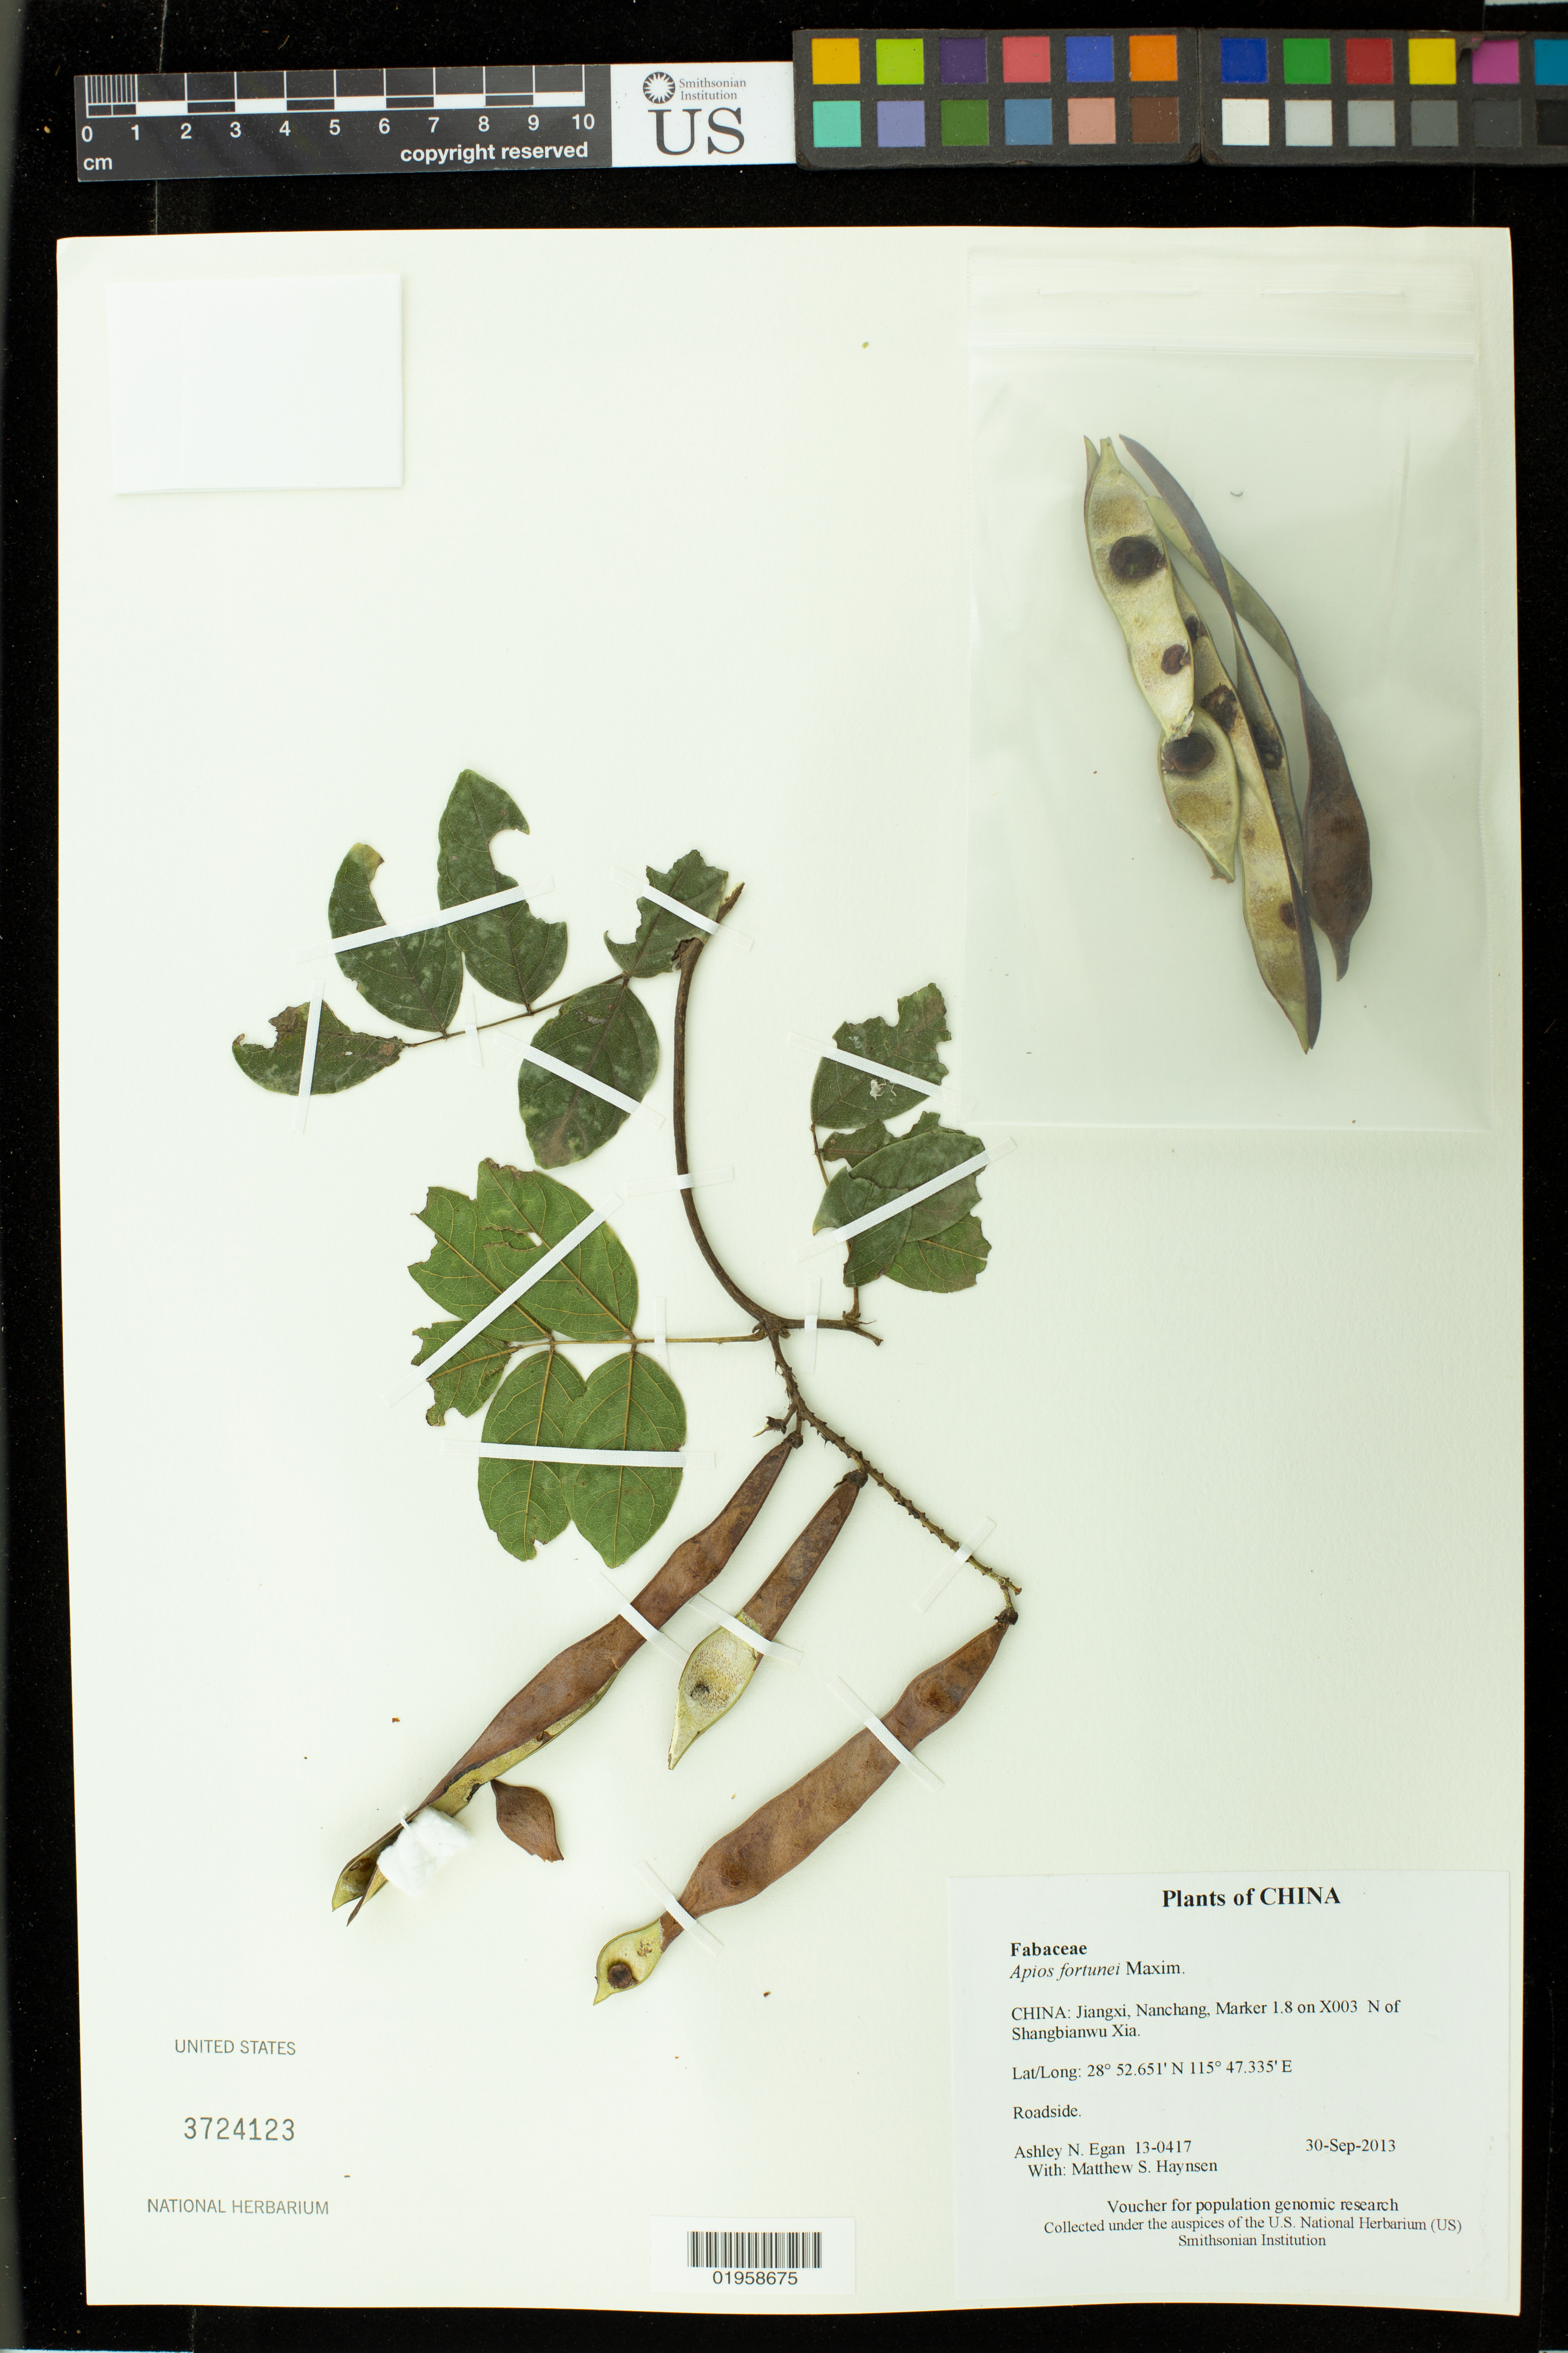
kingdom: Plantae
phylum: Tracheophyta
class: Magnoliopsida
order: Fabales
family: Fabaceae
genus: Apios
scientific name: Apios fortunei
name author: Maxim.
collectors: A. N. Egan & M. Hansen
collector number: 13-0417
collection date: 2013-09-30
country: China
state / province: Jiangxi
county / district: Nanchang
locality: Marker 1.8 on X003 in Meiling Forest Nature Preserve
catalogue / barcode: US 3724123